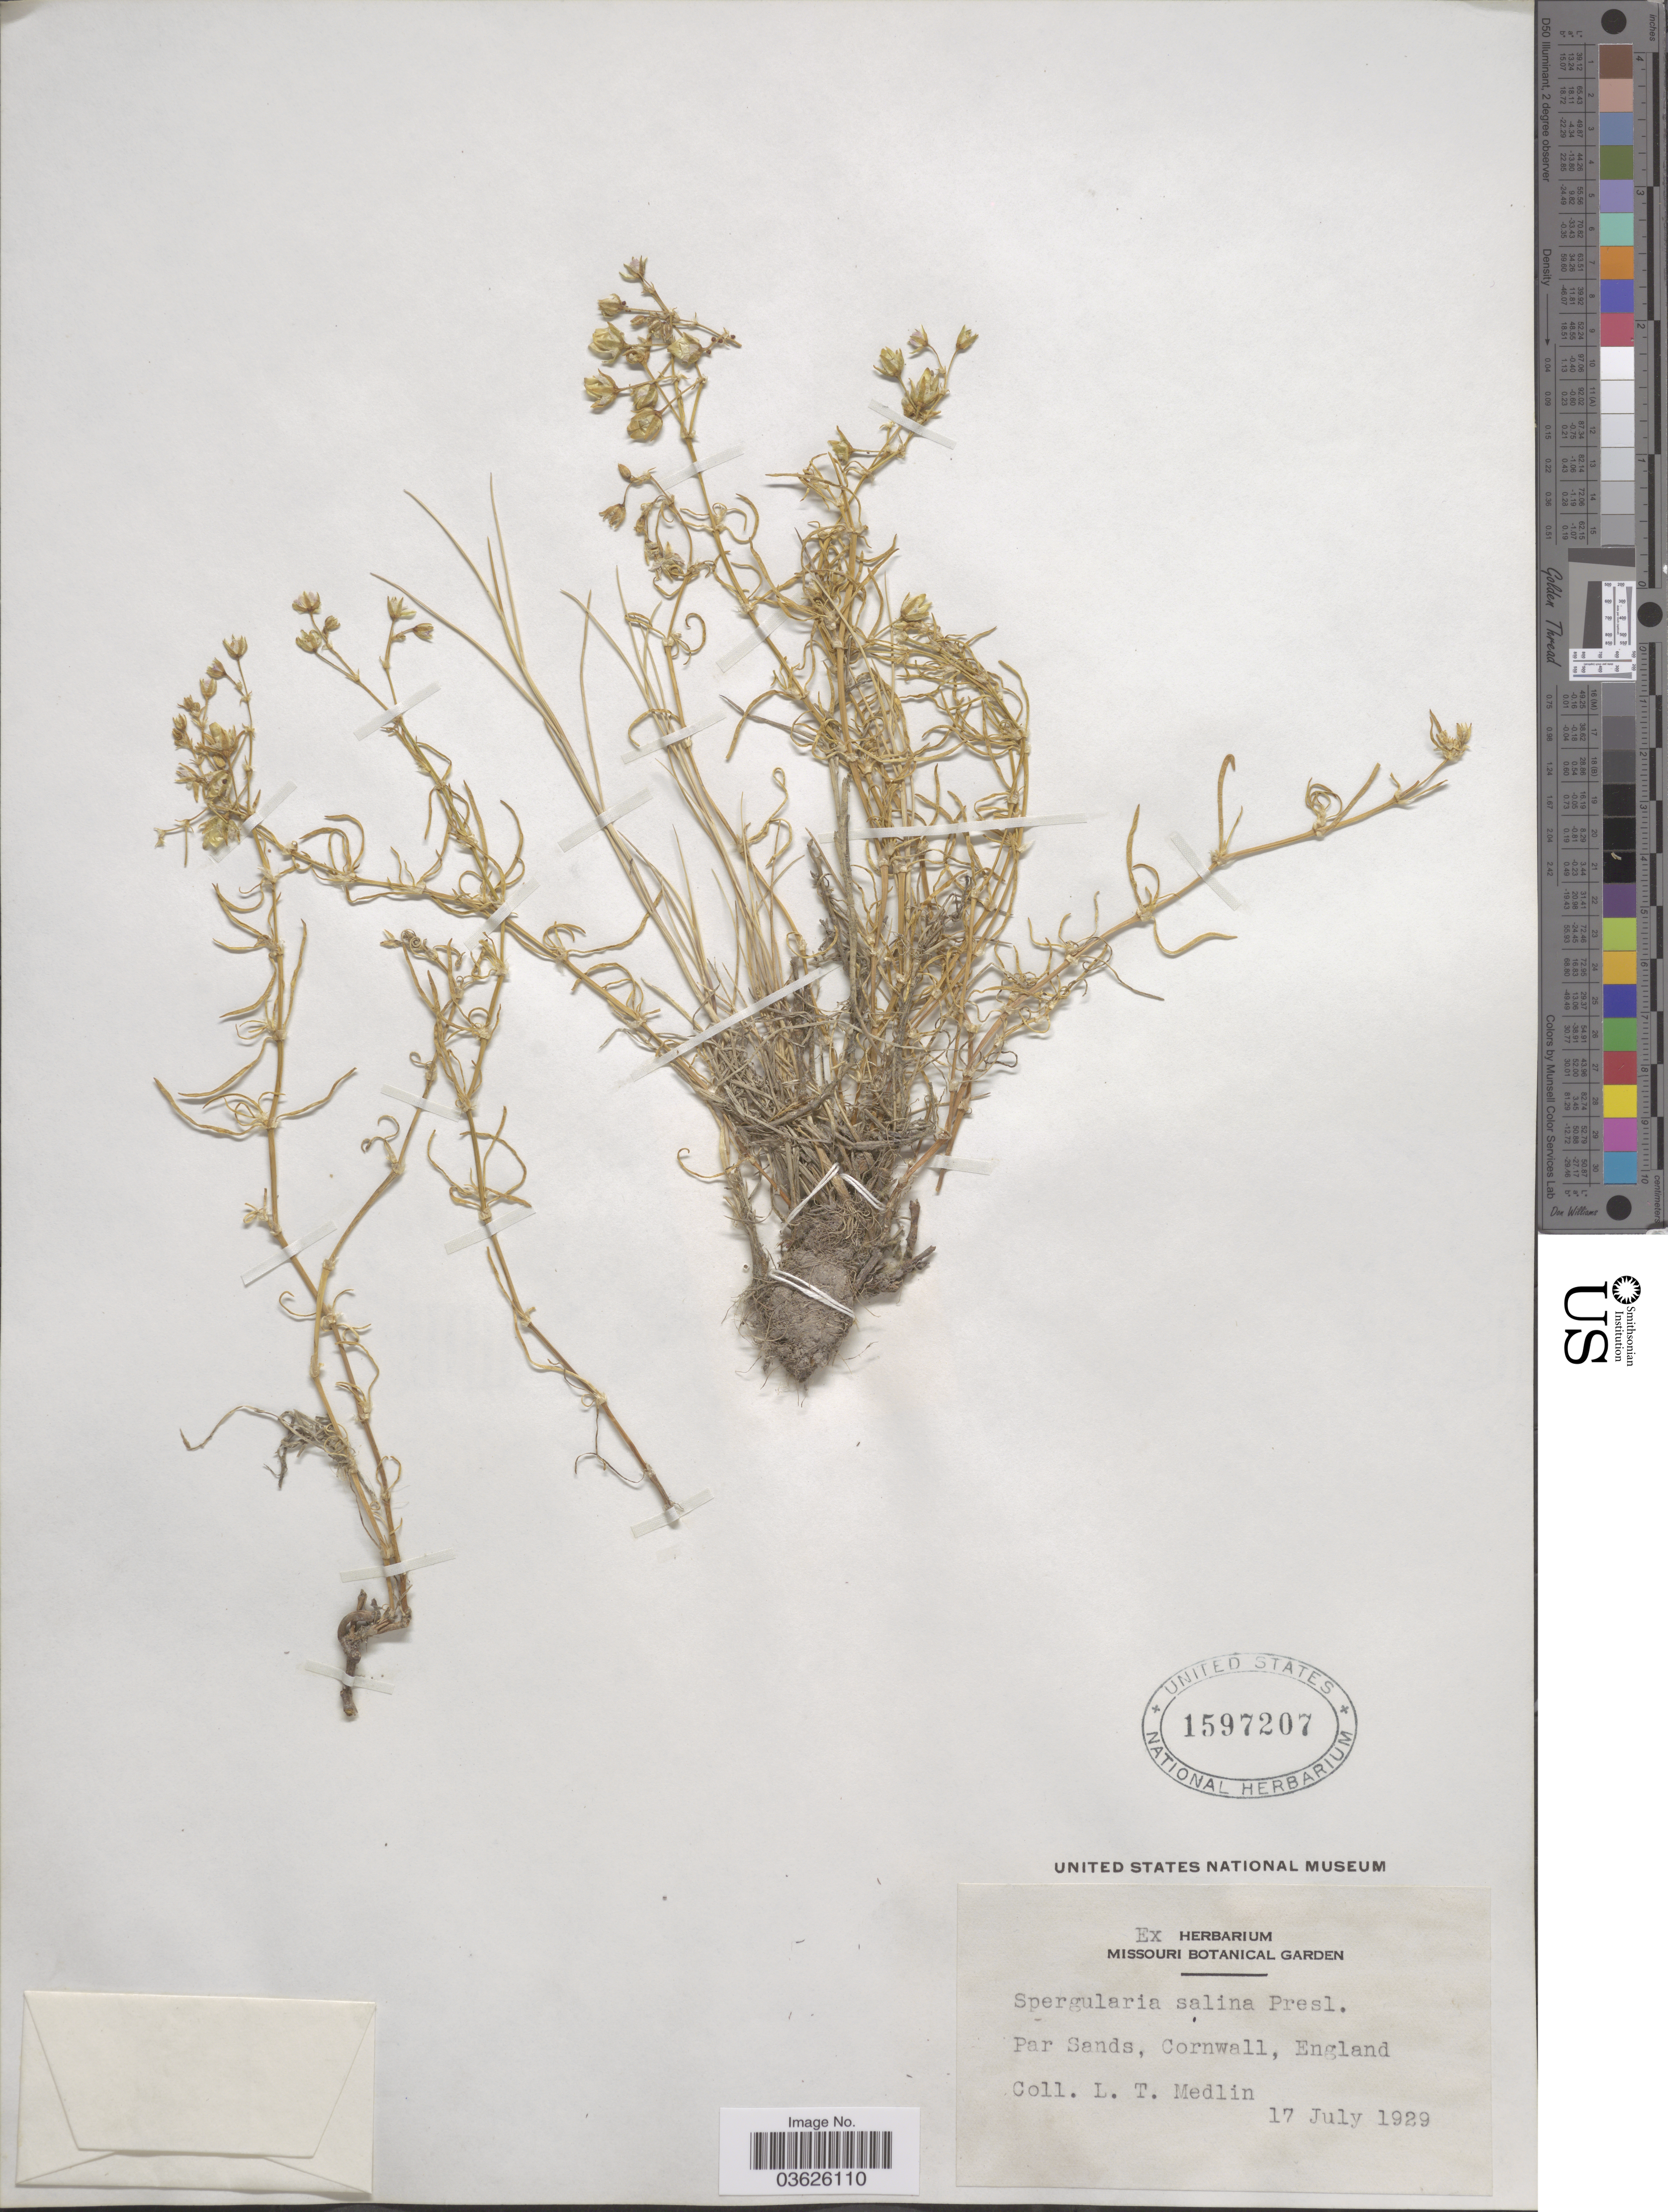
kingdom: Plantae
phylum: Tracheophyta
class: Magnoliopsida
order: Caryophyllales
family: Caryophyllaceae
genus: Tissa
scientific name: Tissa salina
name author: (J. Presl & C. Presl) Britton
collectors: L. Medlin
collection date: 1929-07-17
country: United Kingdom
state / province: England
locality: Par Sands, Cornwall.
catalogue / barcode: US 1597207